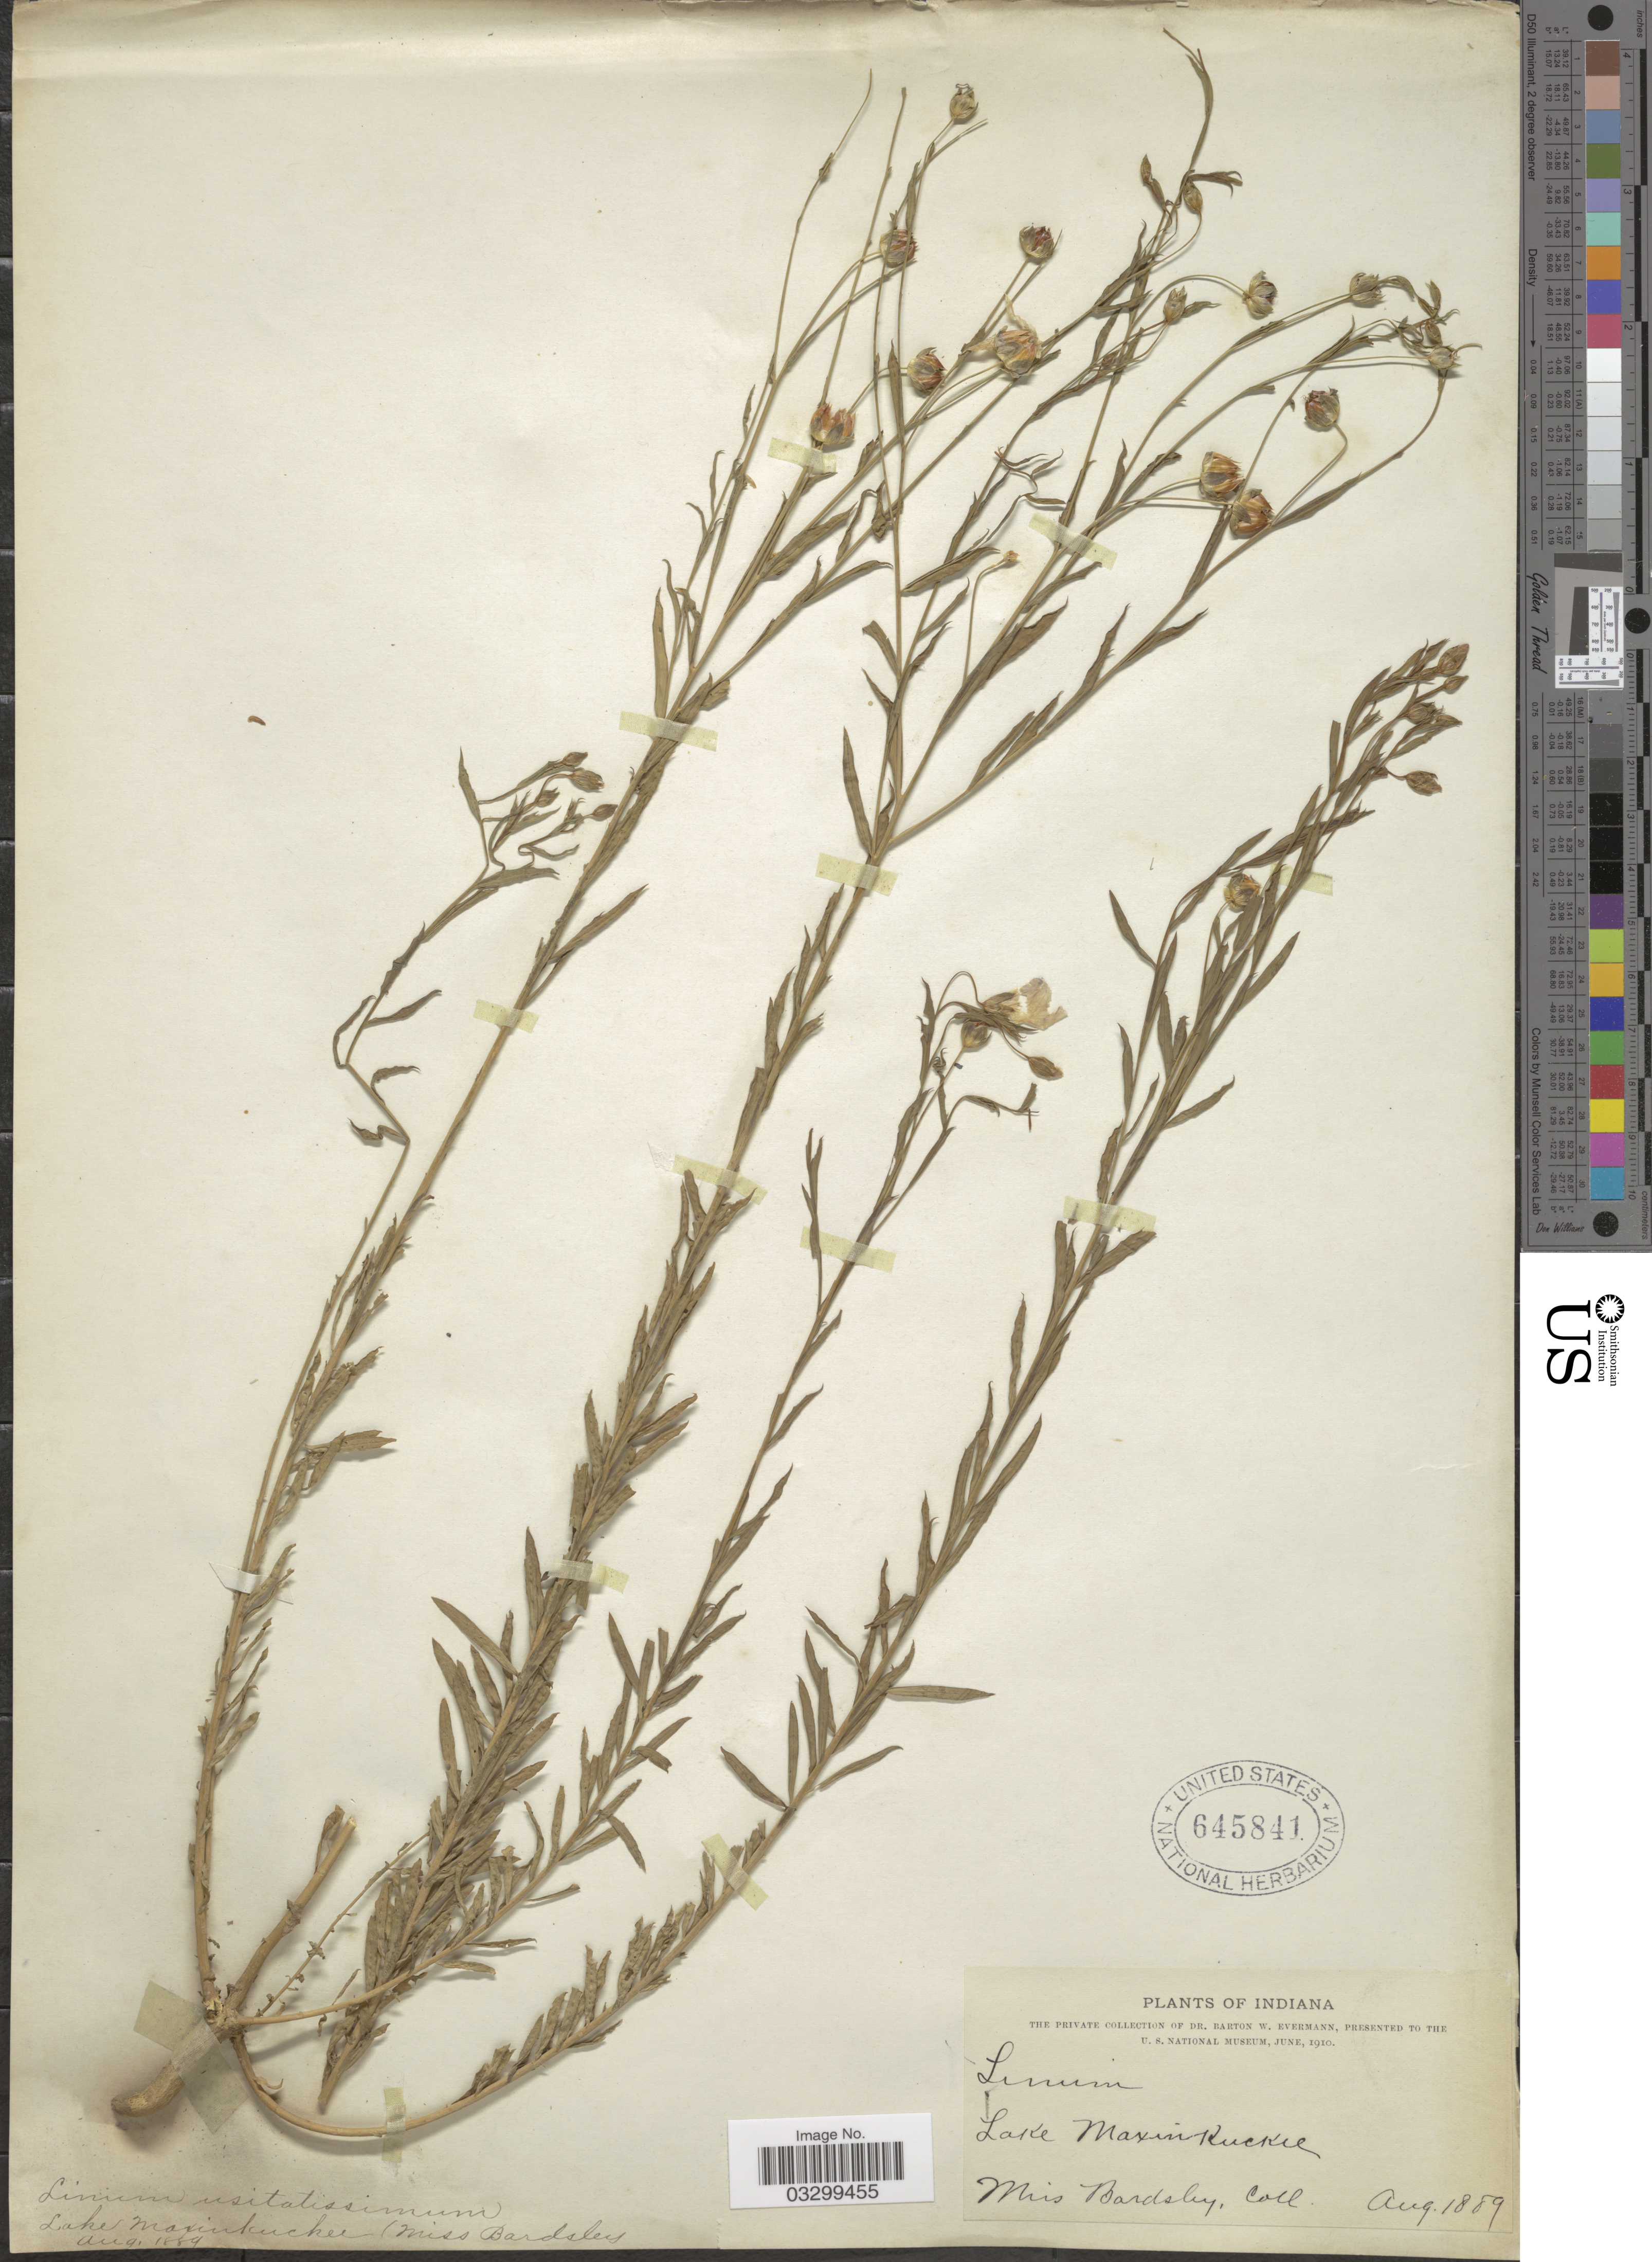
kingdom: Plantae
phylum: Tracheophyta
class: Magnoliopsida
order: Malpighiales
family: Linaceae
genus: Linum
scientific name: Linum usitatissimum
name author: L.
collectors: Bardsley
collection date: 1889-08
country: United States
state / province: Indiana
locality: Lake Maxinkuckee.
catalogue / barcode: US 645841